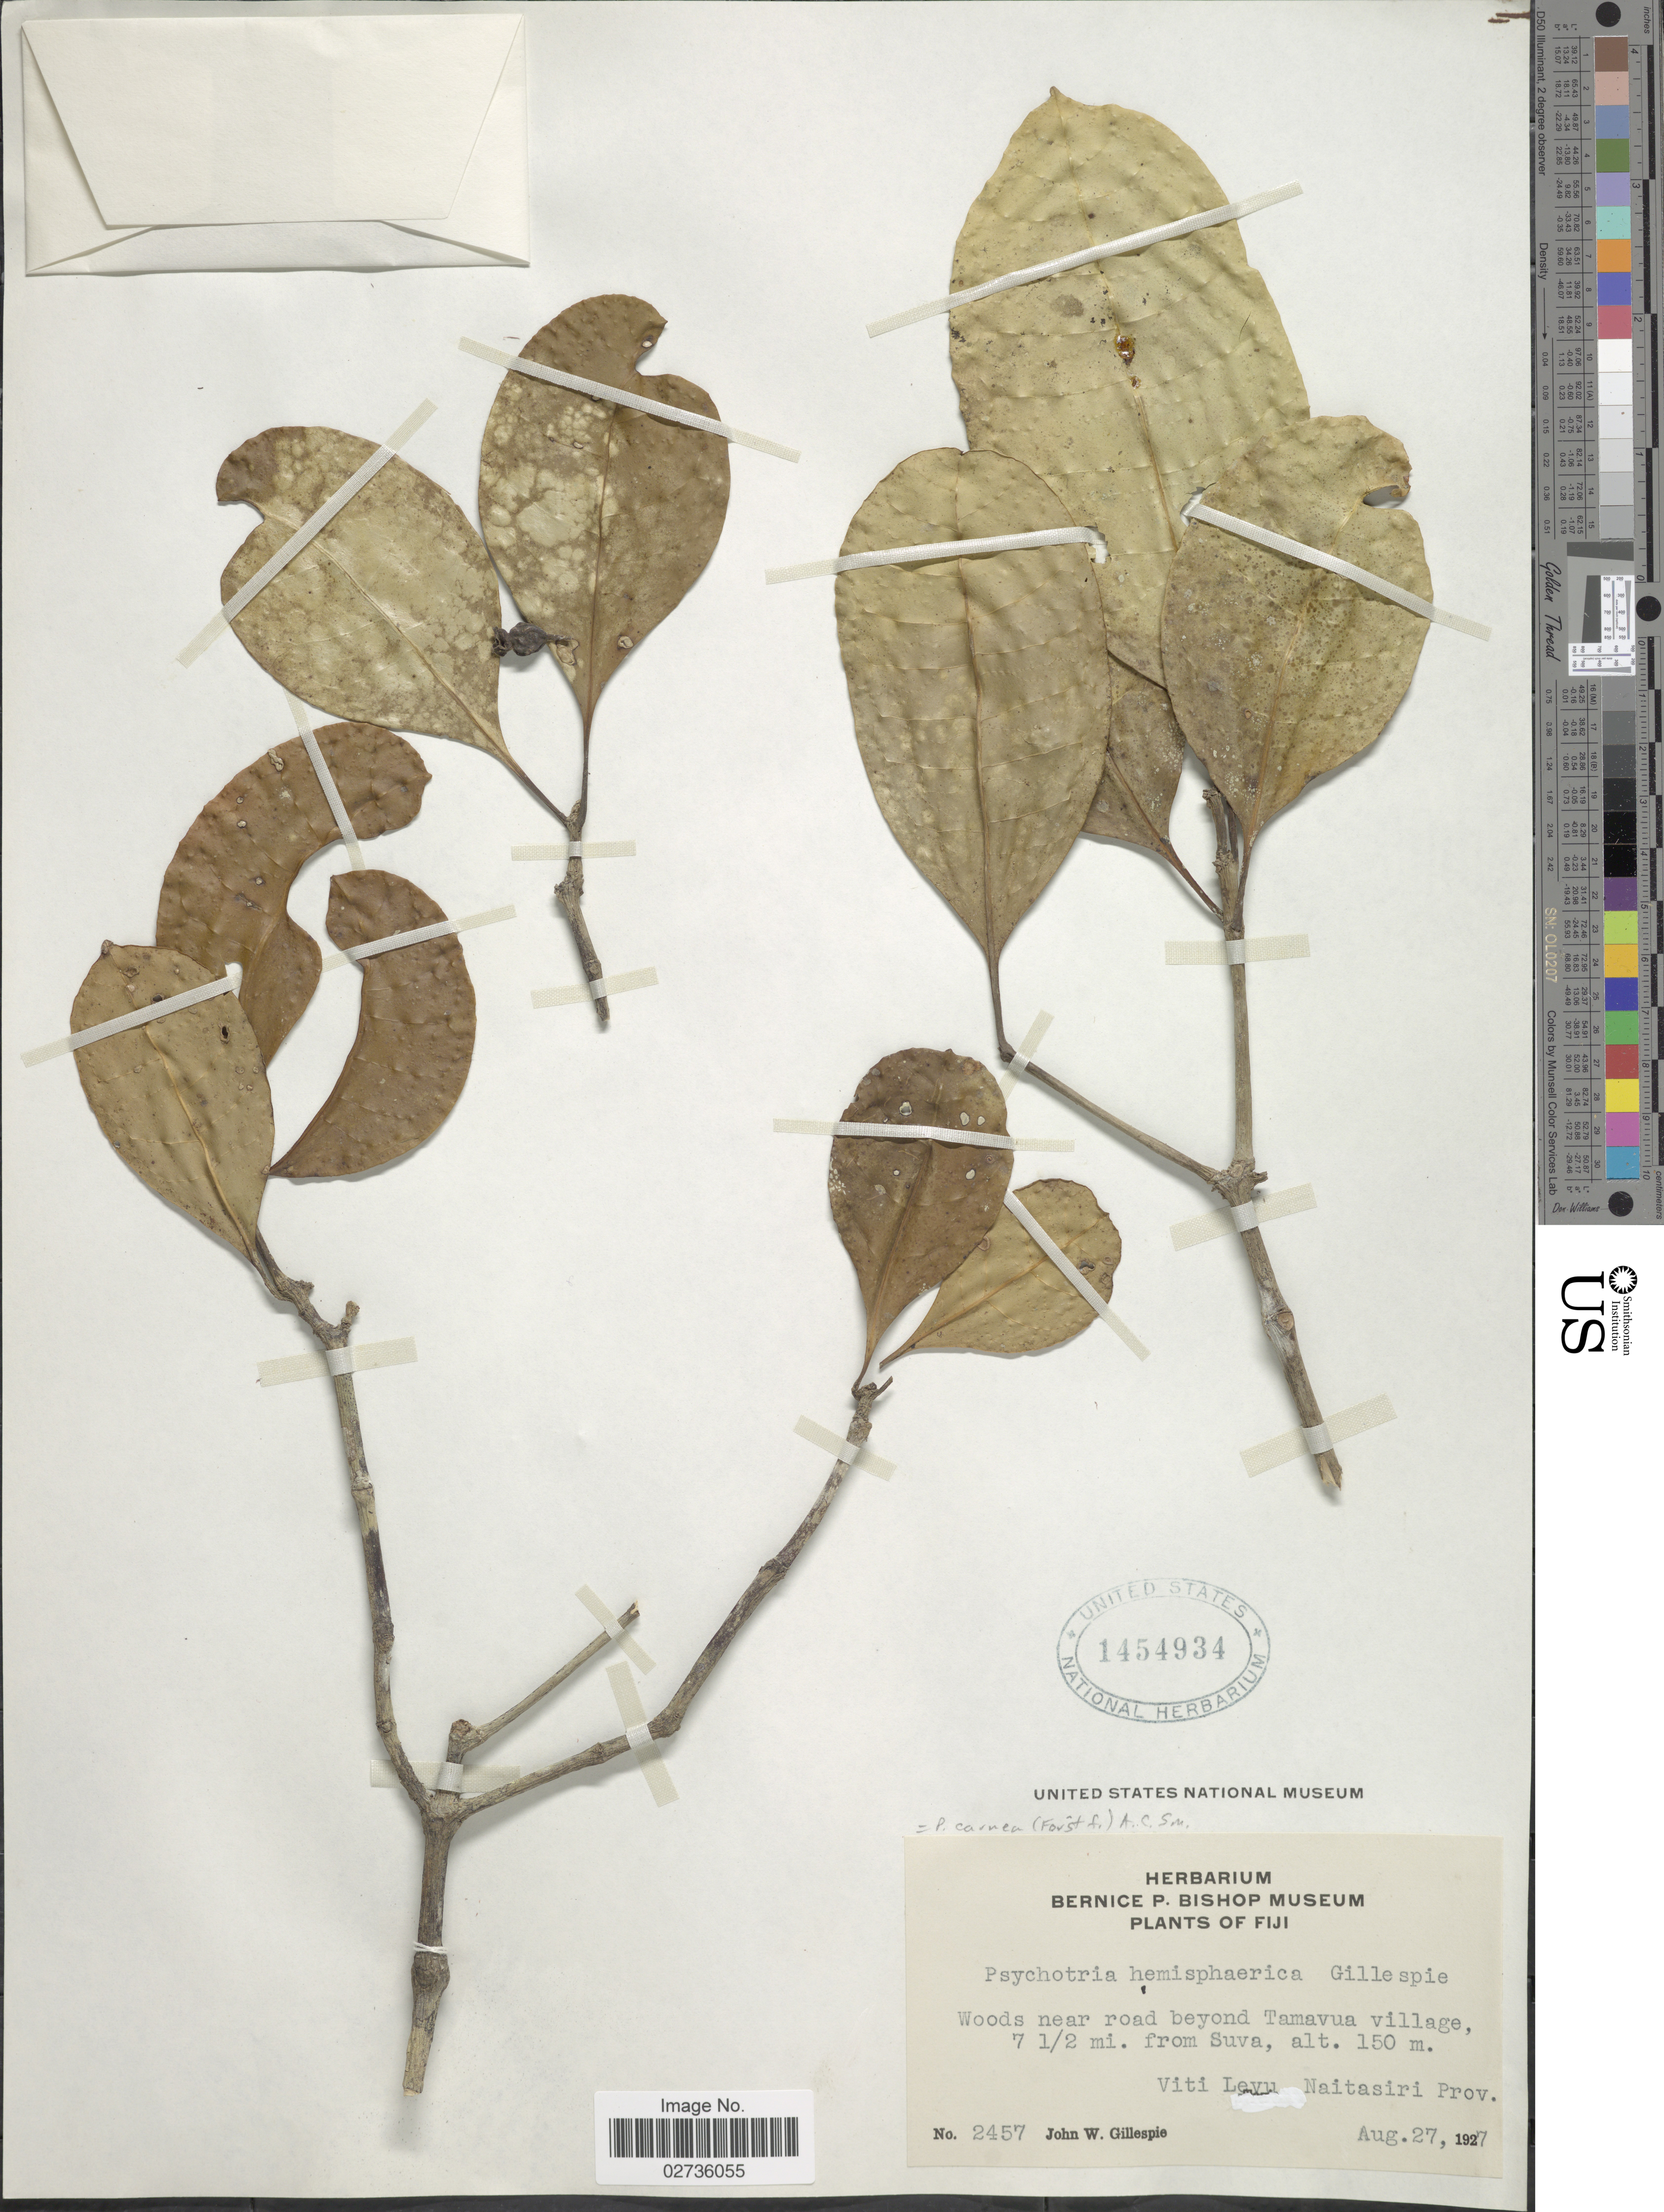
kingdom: Plantae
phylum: Tracheophyta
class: Magnoliopsida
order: Gentianales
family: Rubiaceae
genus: Psychotria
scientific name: Psychotria carnea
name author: (G. Forst.) A.C. Sm.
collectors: J. W. Gillespie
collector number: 2457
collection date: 1927-08-27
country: Fiji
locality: Woods near road beyond Tamavua village, 7 1/2 mi. from Suva. Viti Levu Naitasiri Prov.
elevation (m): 150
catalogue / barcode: US 1454934